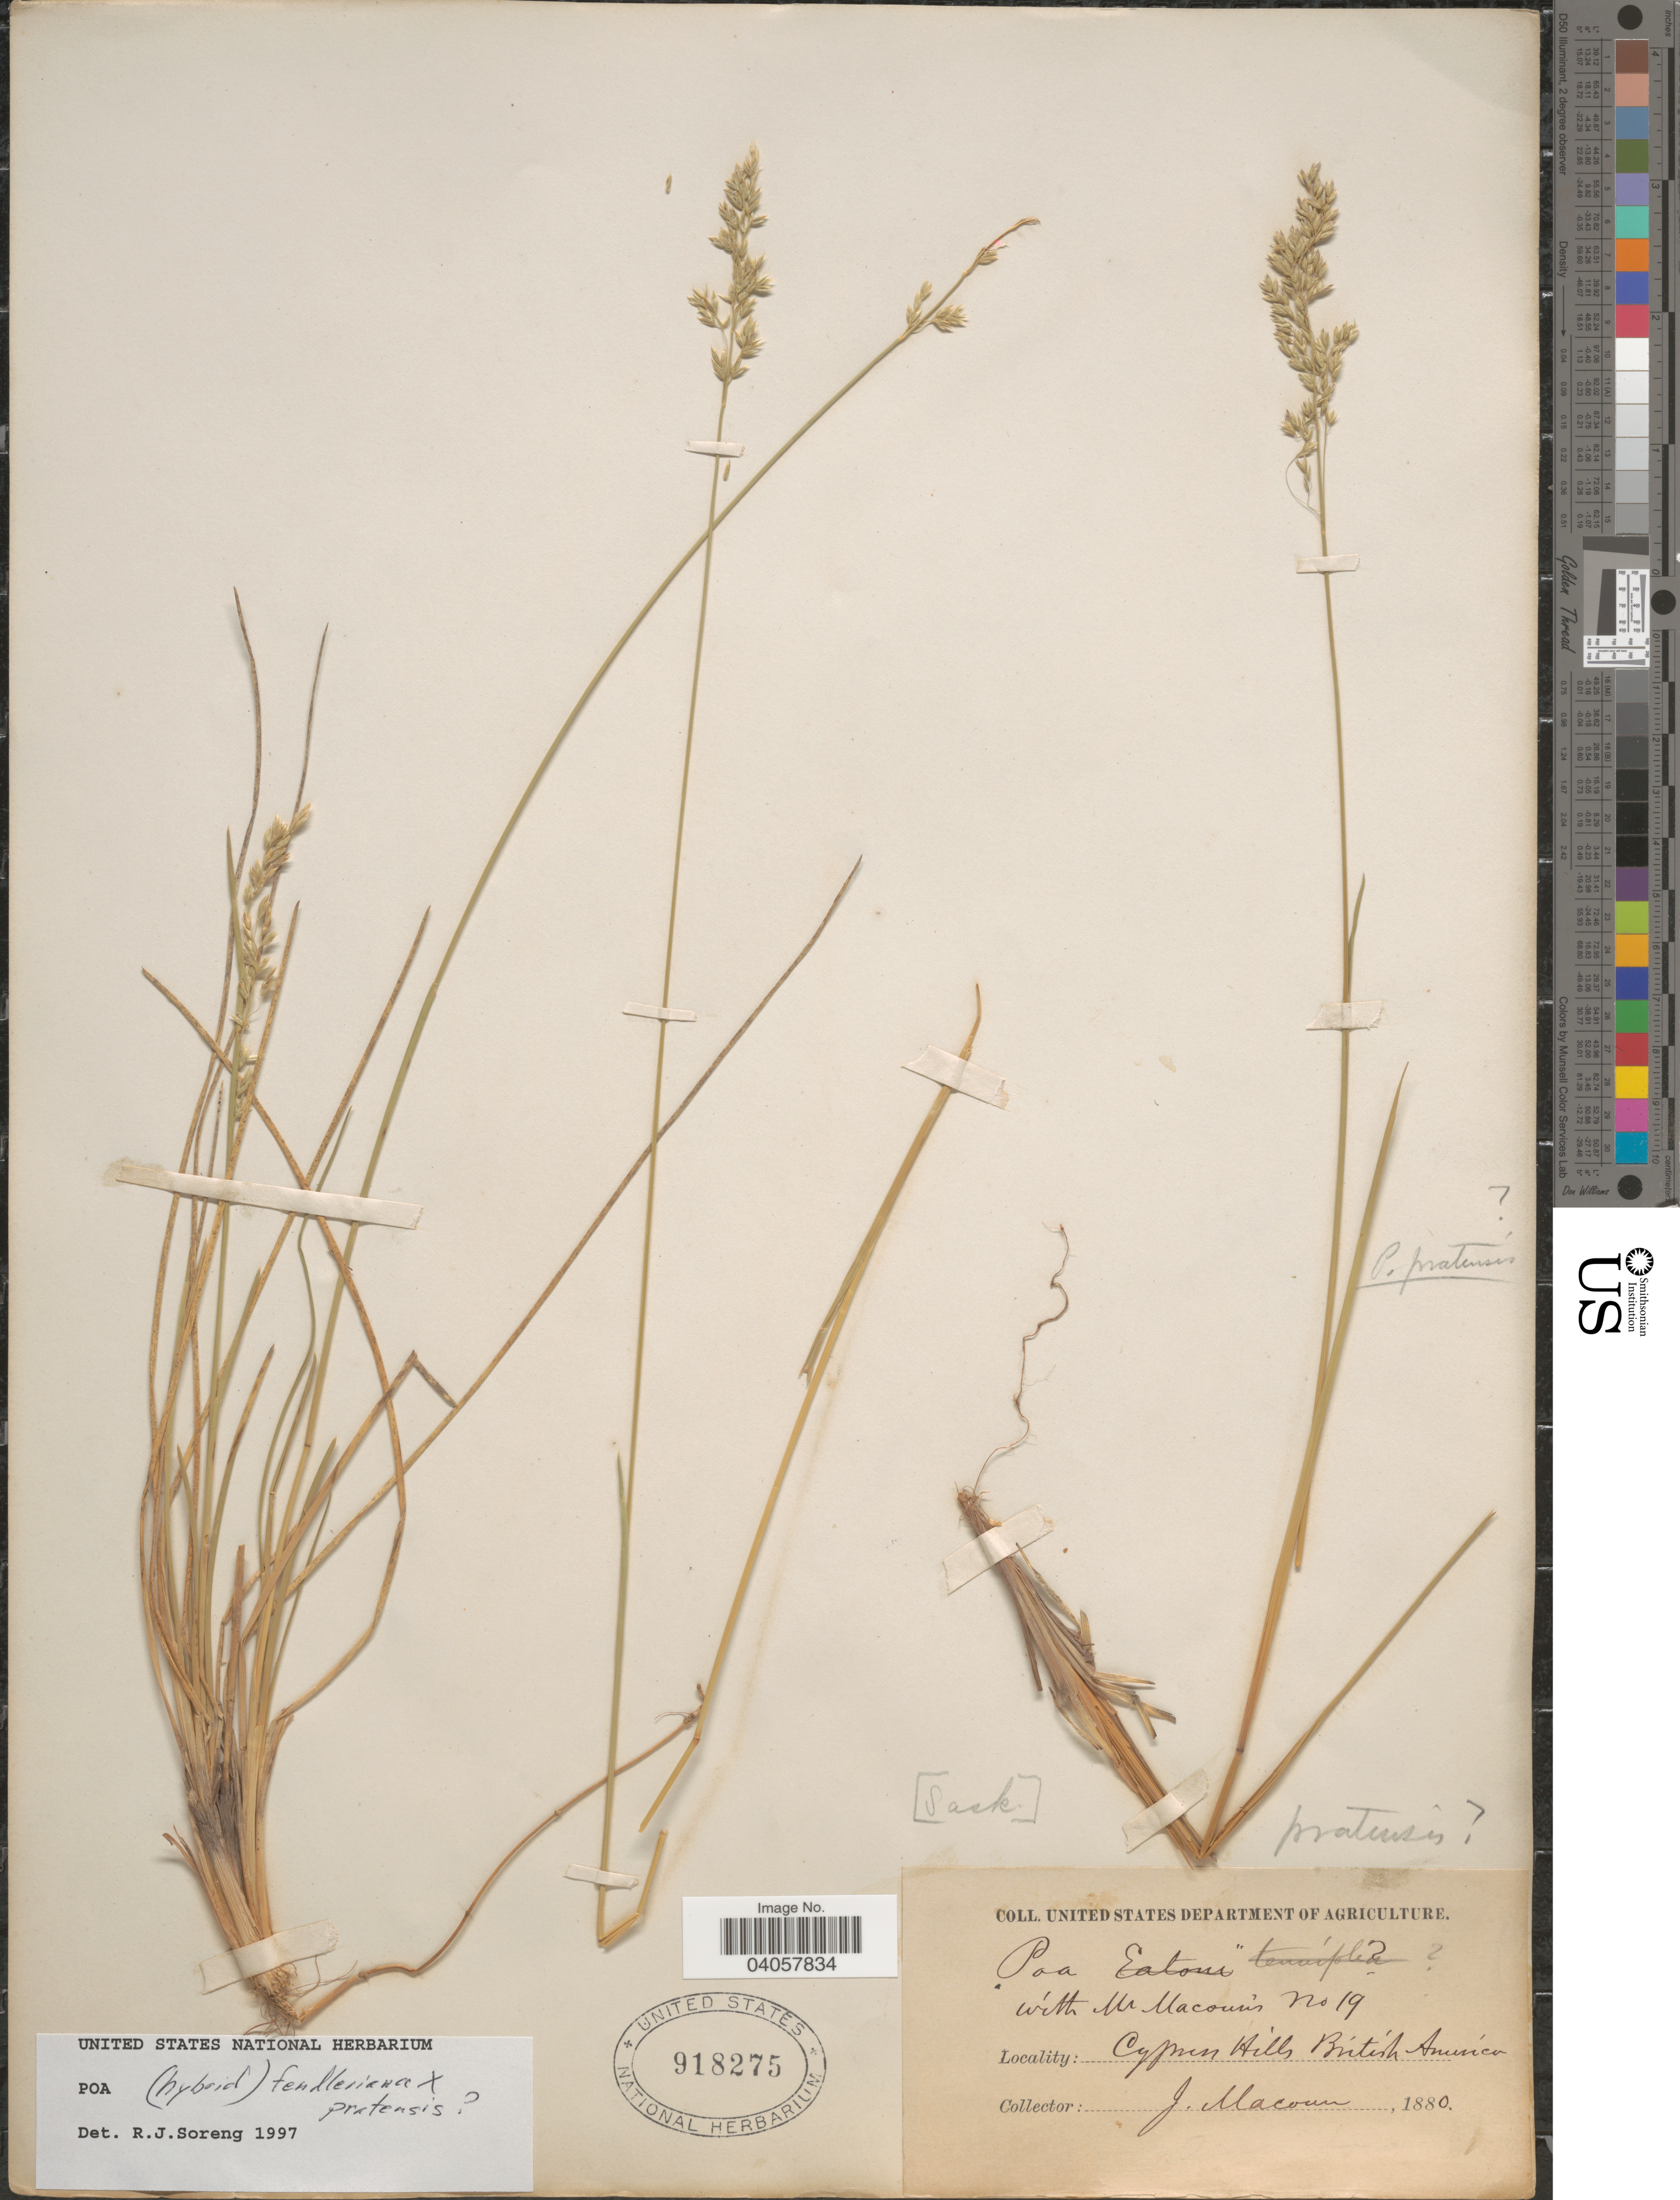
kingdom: Plantae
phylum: Tracheophyta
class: Liliopsida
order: Poales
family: Poaceae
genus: Poa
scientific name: Poa fendleriana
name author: (Steud.) Vasey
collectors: J. Macoun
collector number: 19?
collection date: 1880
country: Canada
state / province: Saskatchewan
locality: Cypress Hills. British America.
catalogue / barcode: US 918275